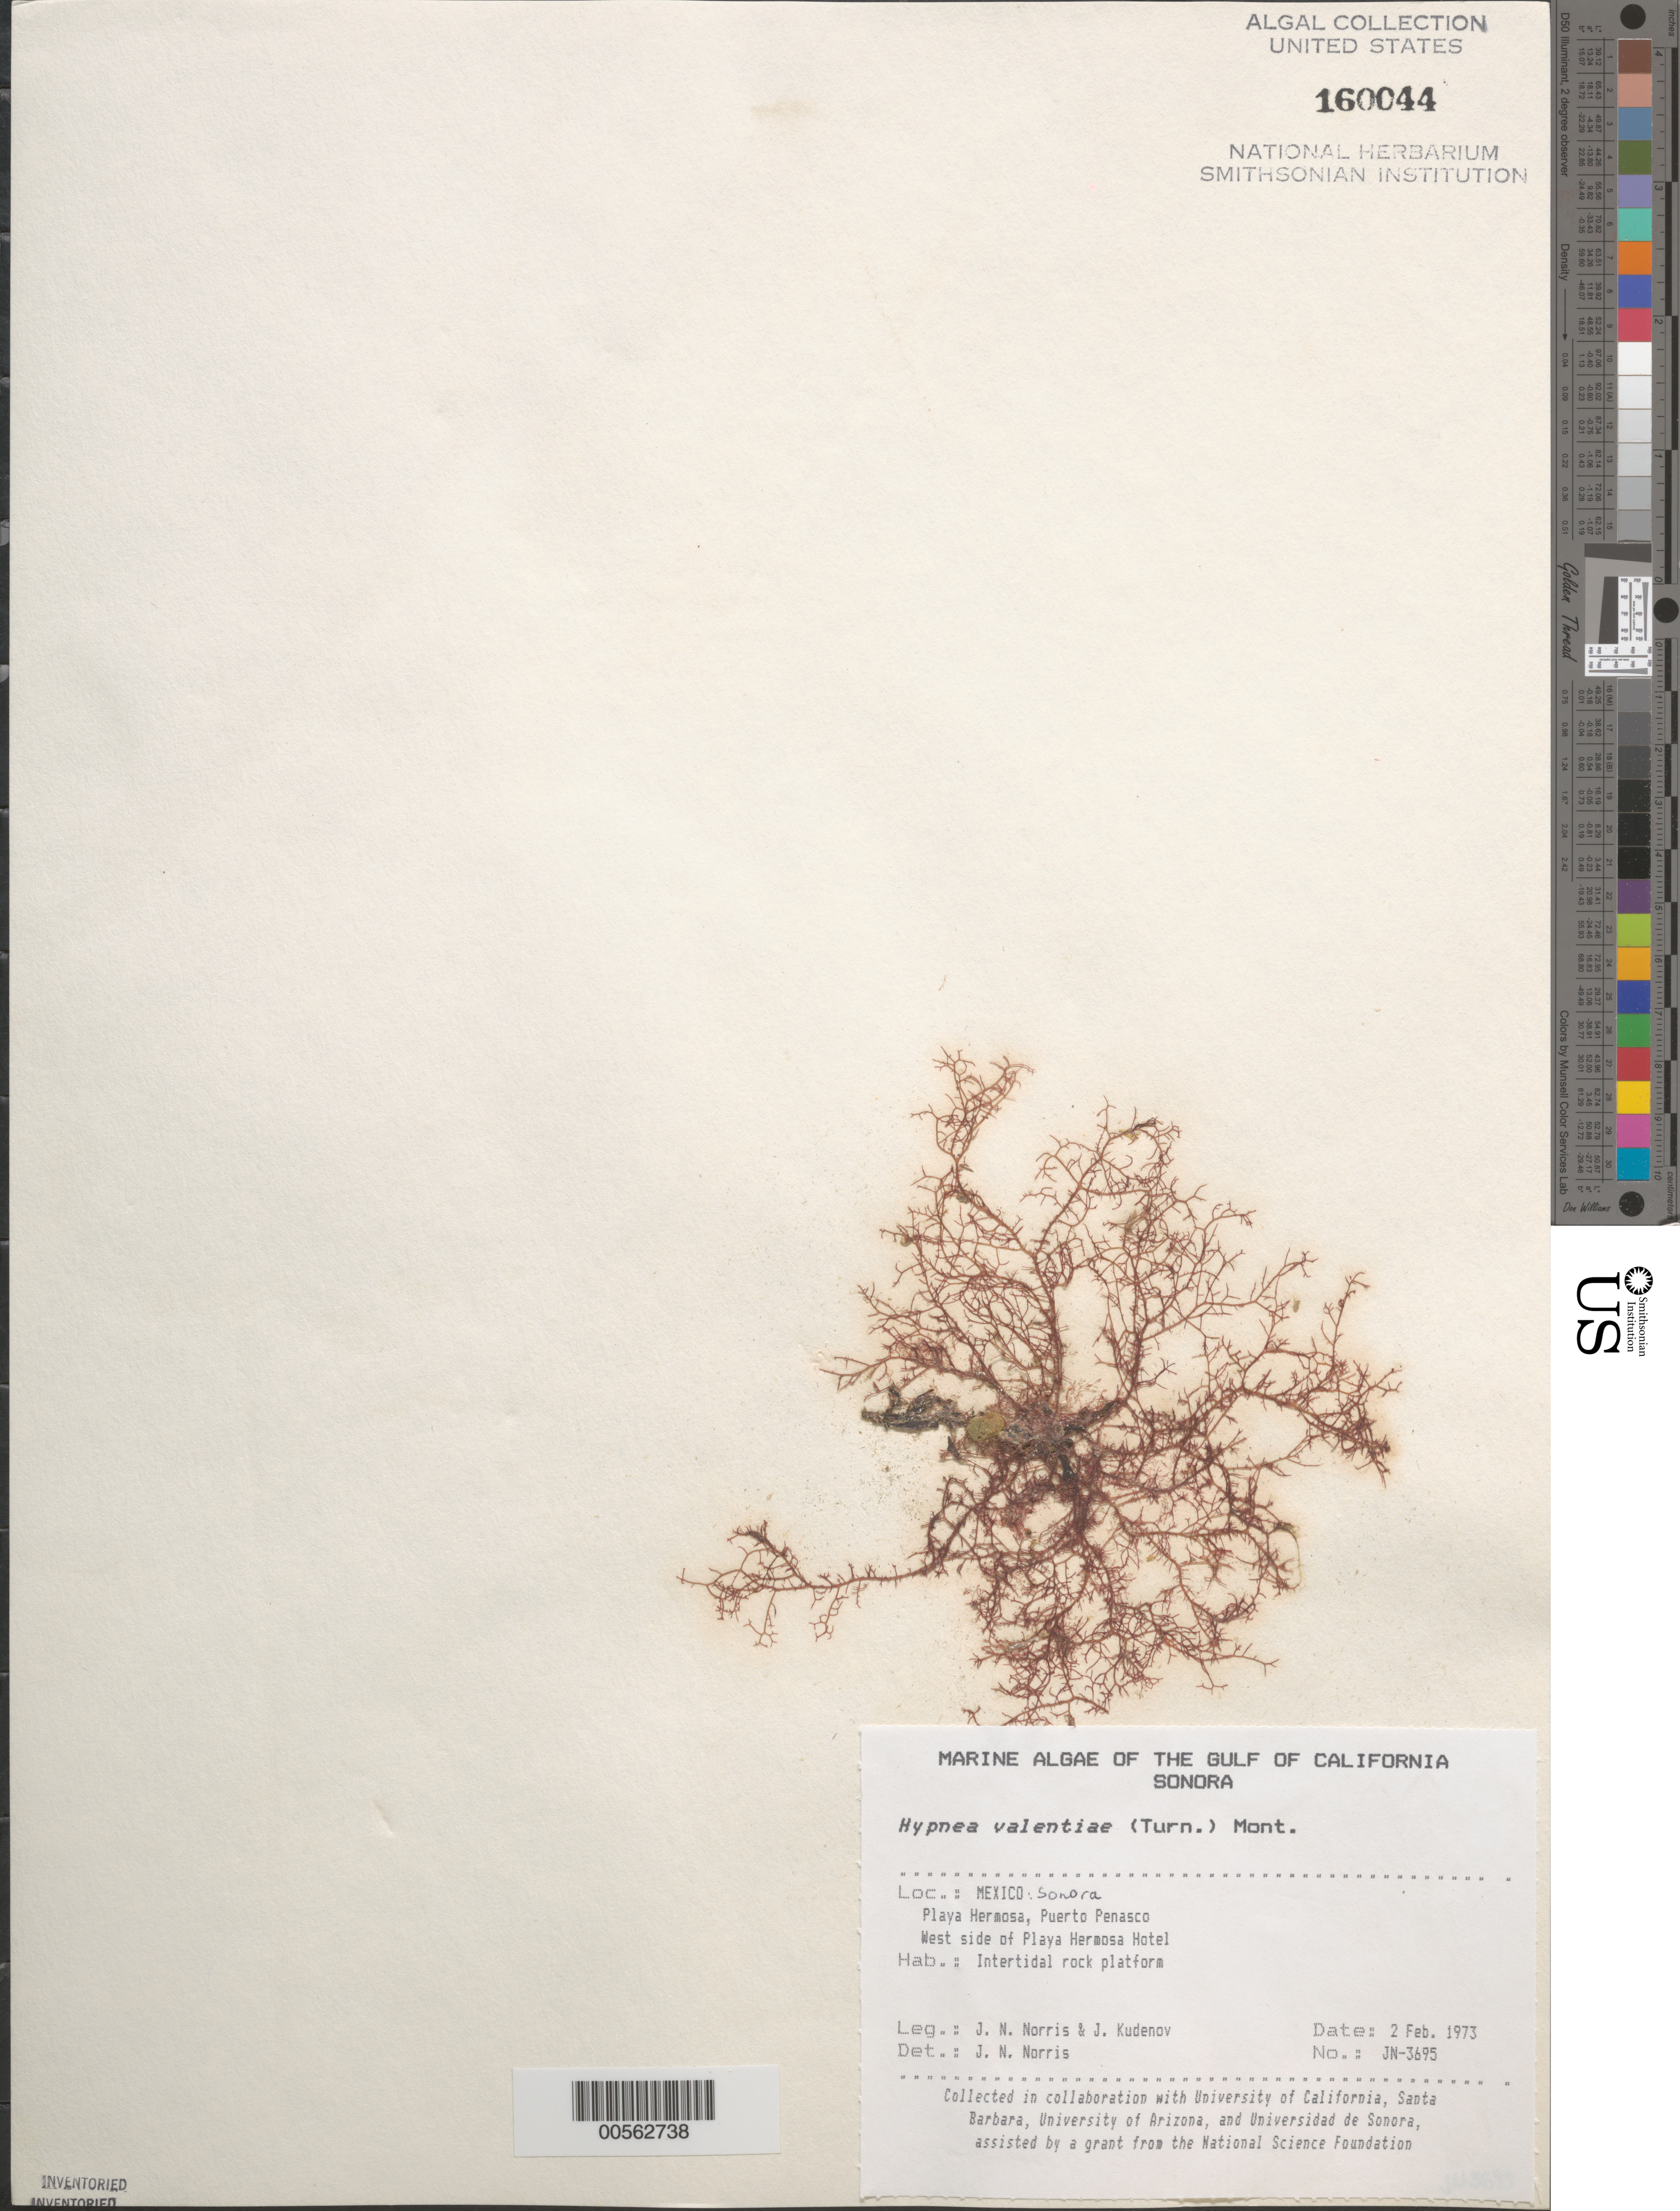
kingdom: Plantae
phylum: Rhodophyta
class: Florideophyceae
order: Gigartinales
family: Cystocloniaceae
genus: Hypnea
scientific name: Hypnea valentiae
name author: (Turner) Mont.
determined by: Norris, James N.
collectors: J. N. Norris & J. Kudenov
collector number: JN-3695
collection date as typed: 02 Feb 1973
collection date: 1973-02-02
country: Mexico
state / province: Sonora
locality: Playa Hermosa, Puerto Penasco, Playa Hermosa Hotel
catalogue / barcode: US 160044